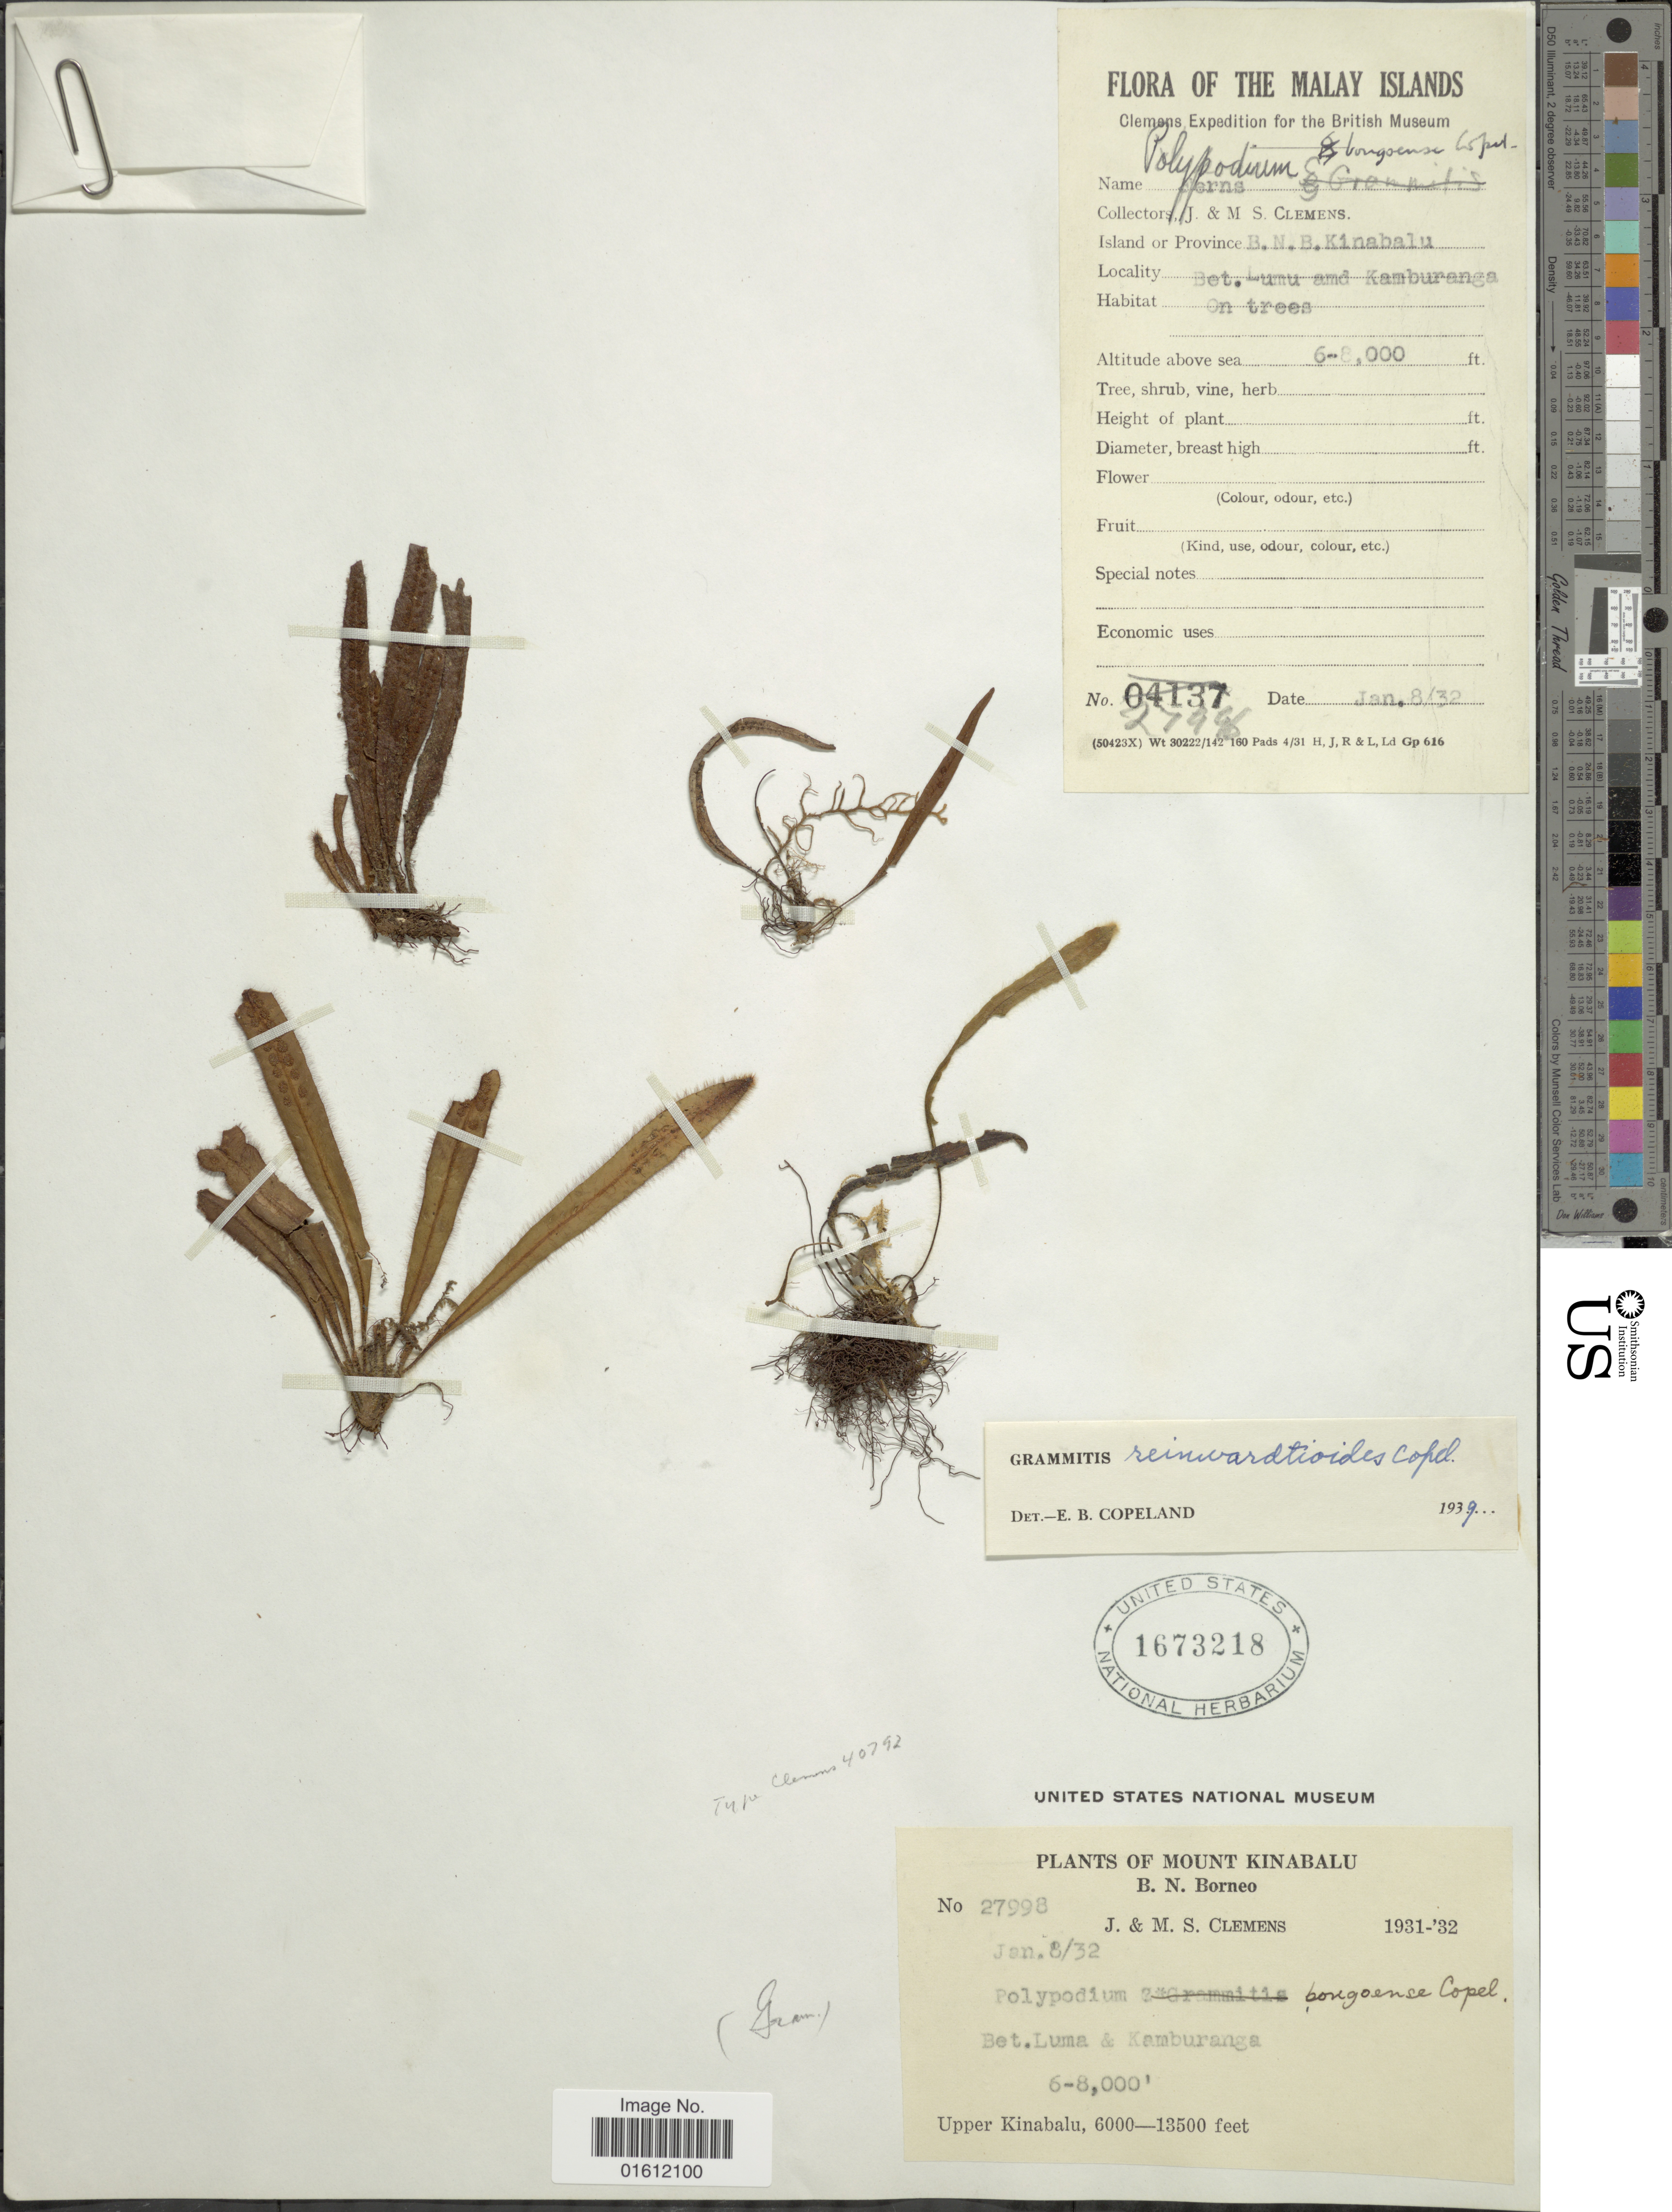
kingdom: Plantae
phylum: Tracheophyta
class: Polypodiopsida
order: Polypodiales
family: Polypodiaceae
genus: Oreogrammitis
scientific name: Oreogrammitis reinwardtioides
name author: (Copel.) Parris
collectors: J. Clemens & M. S. Clemens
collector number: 27998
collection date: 1932-01-08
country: Malaysia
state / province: Sabah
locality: Mount KInabalu, B.N. Borneo, Bet. Luma & Kamburanga, Upper Kinabalu, The Malay Islands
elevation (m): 1829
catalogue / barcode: US 1673218